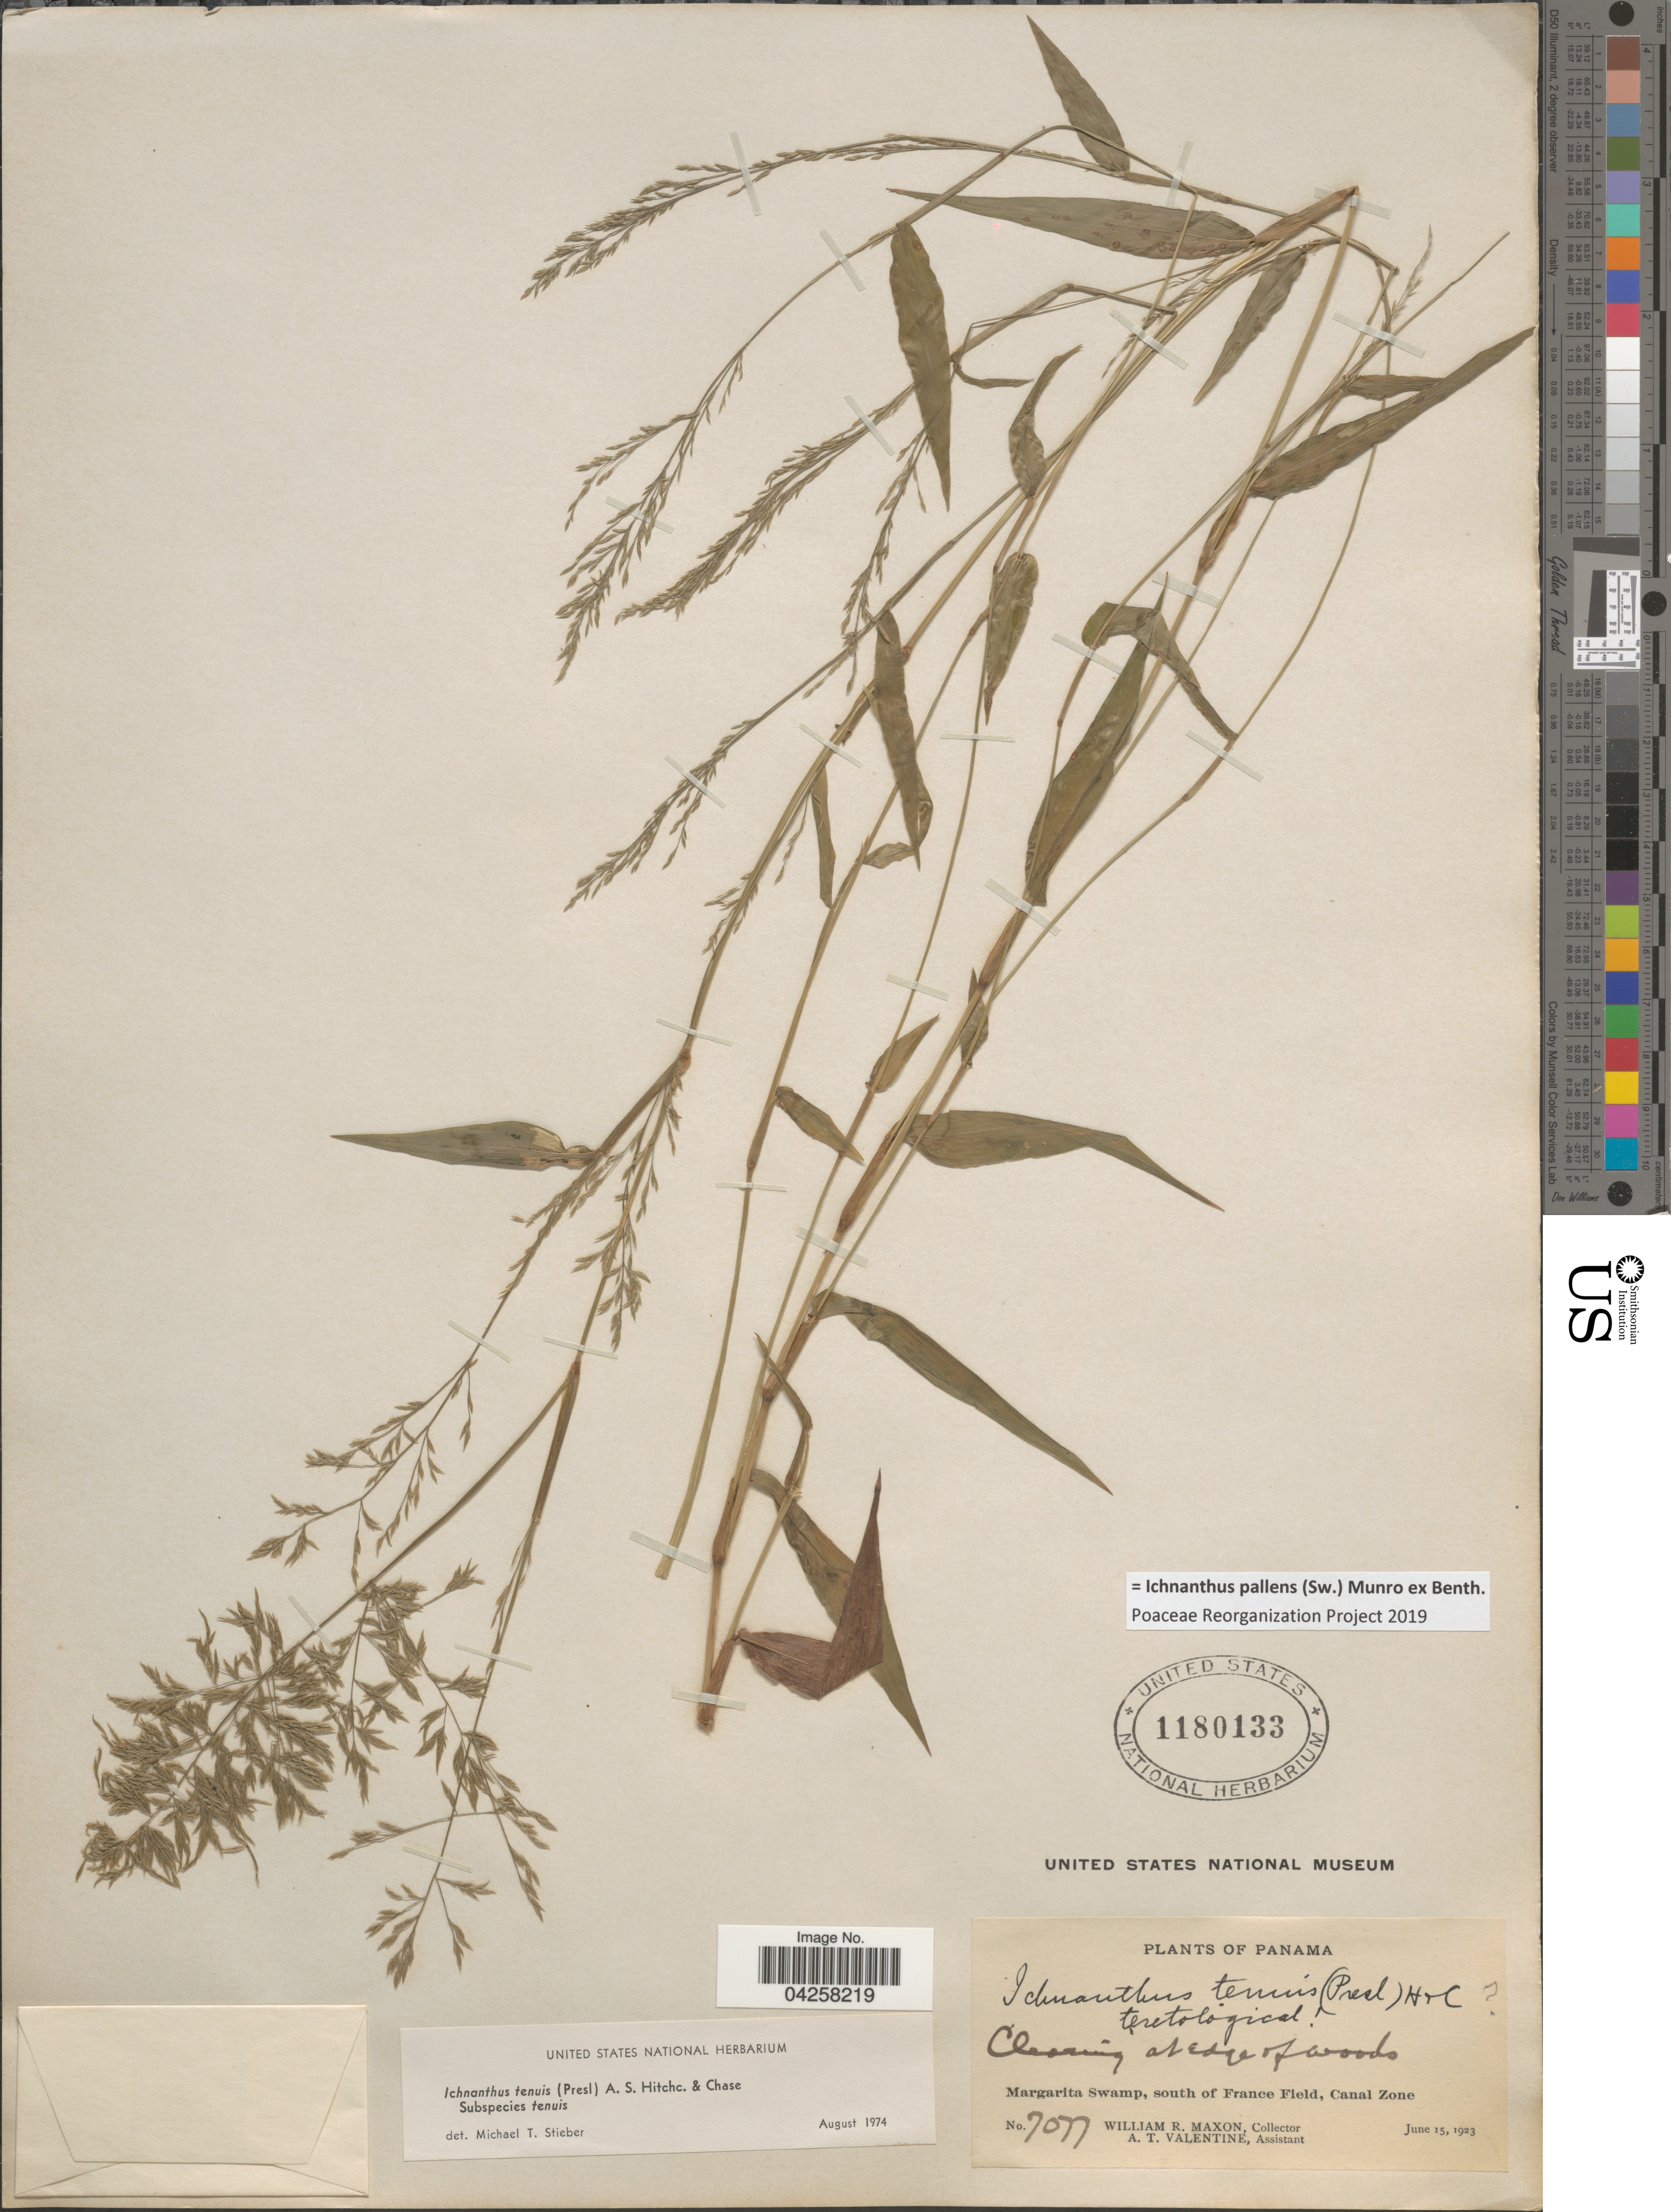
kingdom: Plantae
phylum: Tracheophyta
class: Liliopsida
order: Poales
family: Poaceae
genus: Ichnanthus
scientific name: Ichnanthus tenuis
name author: (J. Presl) Hitchc. & Chase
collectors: W. R. Maxon & A. Valentine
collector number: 7077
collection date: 1923-06-15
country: Panama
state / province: Colón / Panamá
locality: Margarita Swamp, south of France Field, Canal Zone.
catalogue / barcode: US 1180133